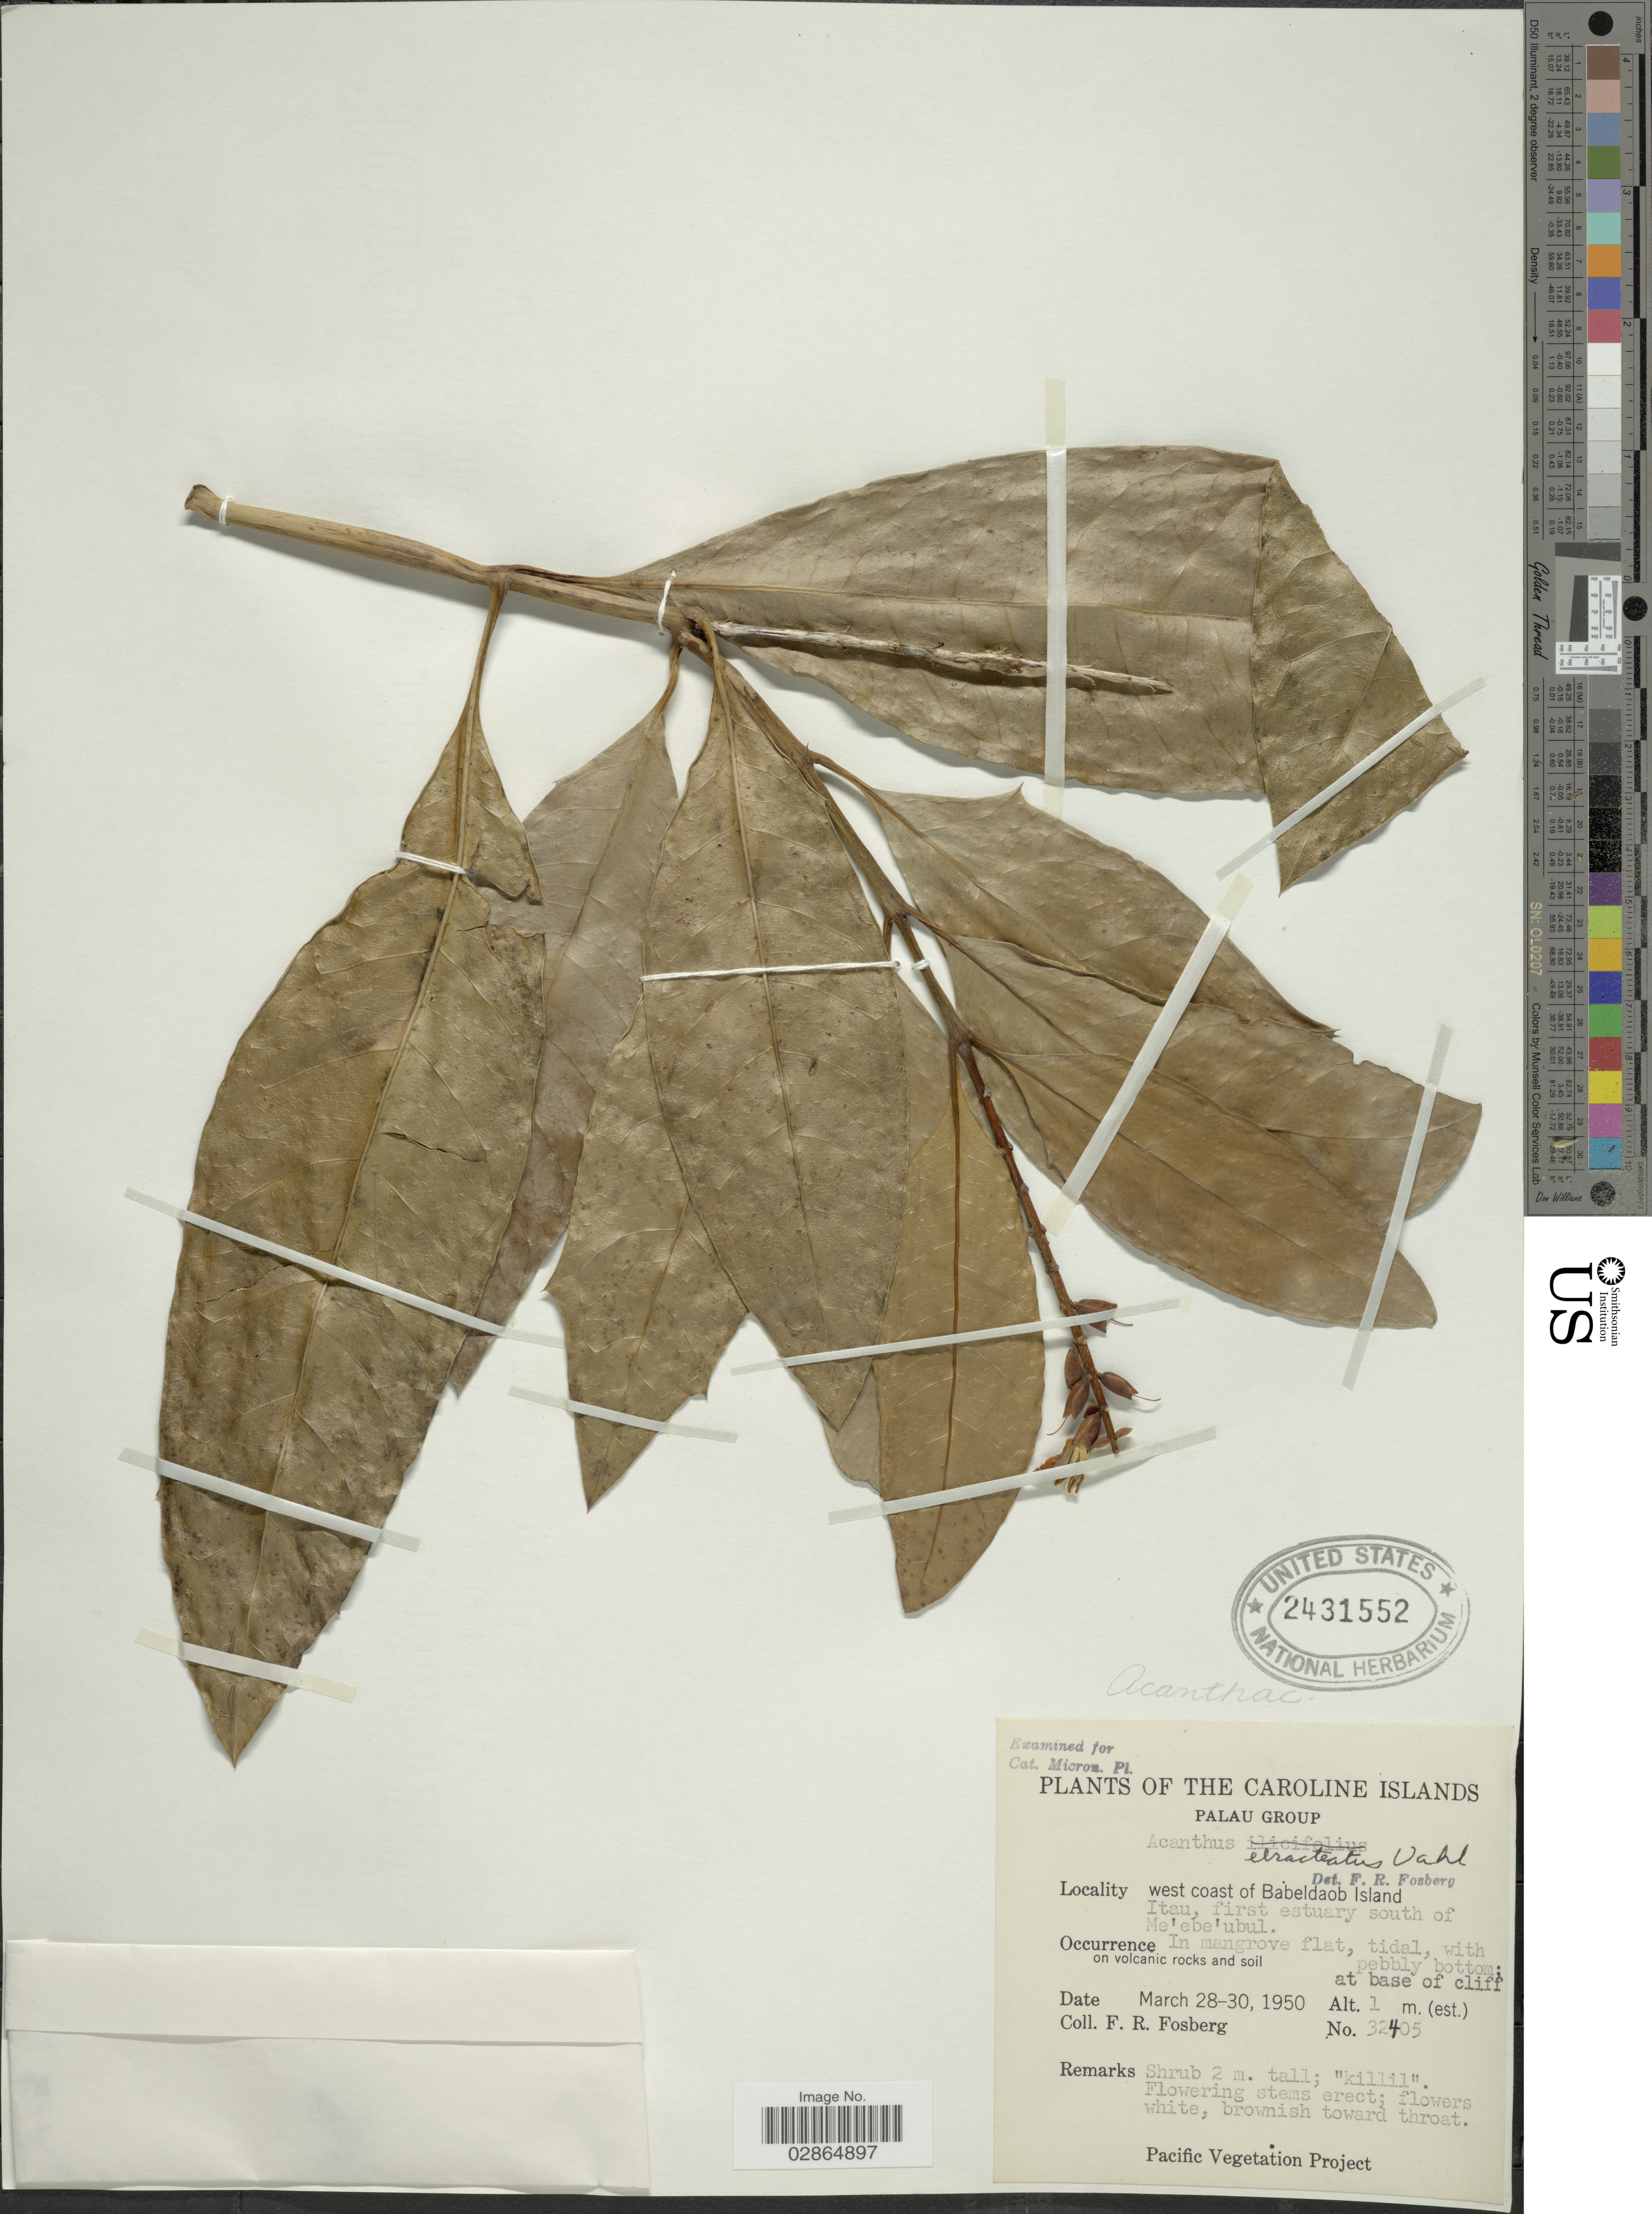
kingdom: Plantae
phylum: Tracheophyta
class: Magnoliopsida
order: Lamiales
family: Acanthaceae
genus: Acanthus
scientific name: Acanthus ebracteatus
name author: Vahl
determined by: Wagner, W. L., (BOT), Smithsonian Institution - National Museum of Natural History (UNITED STATES)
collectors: F. R. Fosberg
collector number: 32405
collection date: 1950-03-28/1950-03-30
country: Palau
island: Babeldaob [Babelthuap]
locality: The Caroline Islands, Palau Islands, West Coast of Babeldaob Island, Itau, first estuary south of Me'ebe'ubul.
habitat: Mangrove flat, tidal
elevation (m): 1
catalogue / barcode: US 2431552